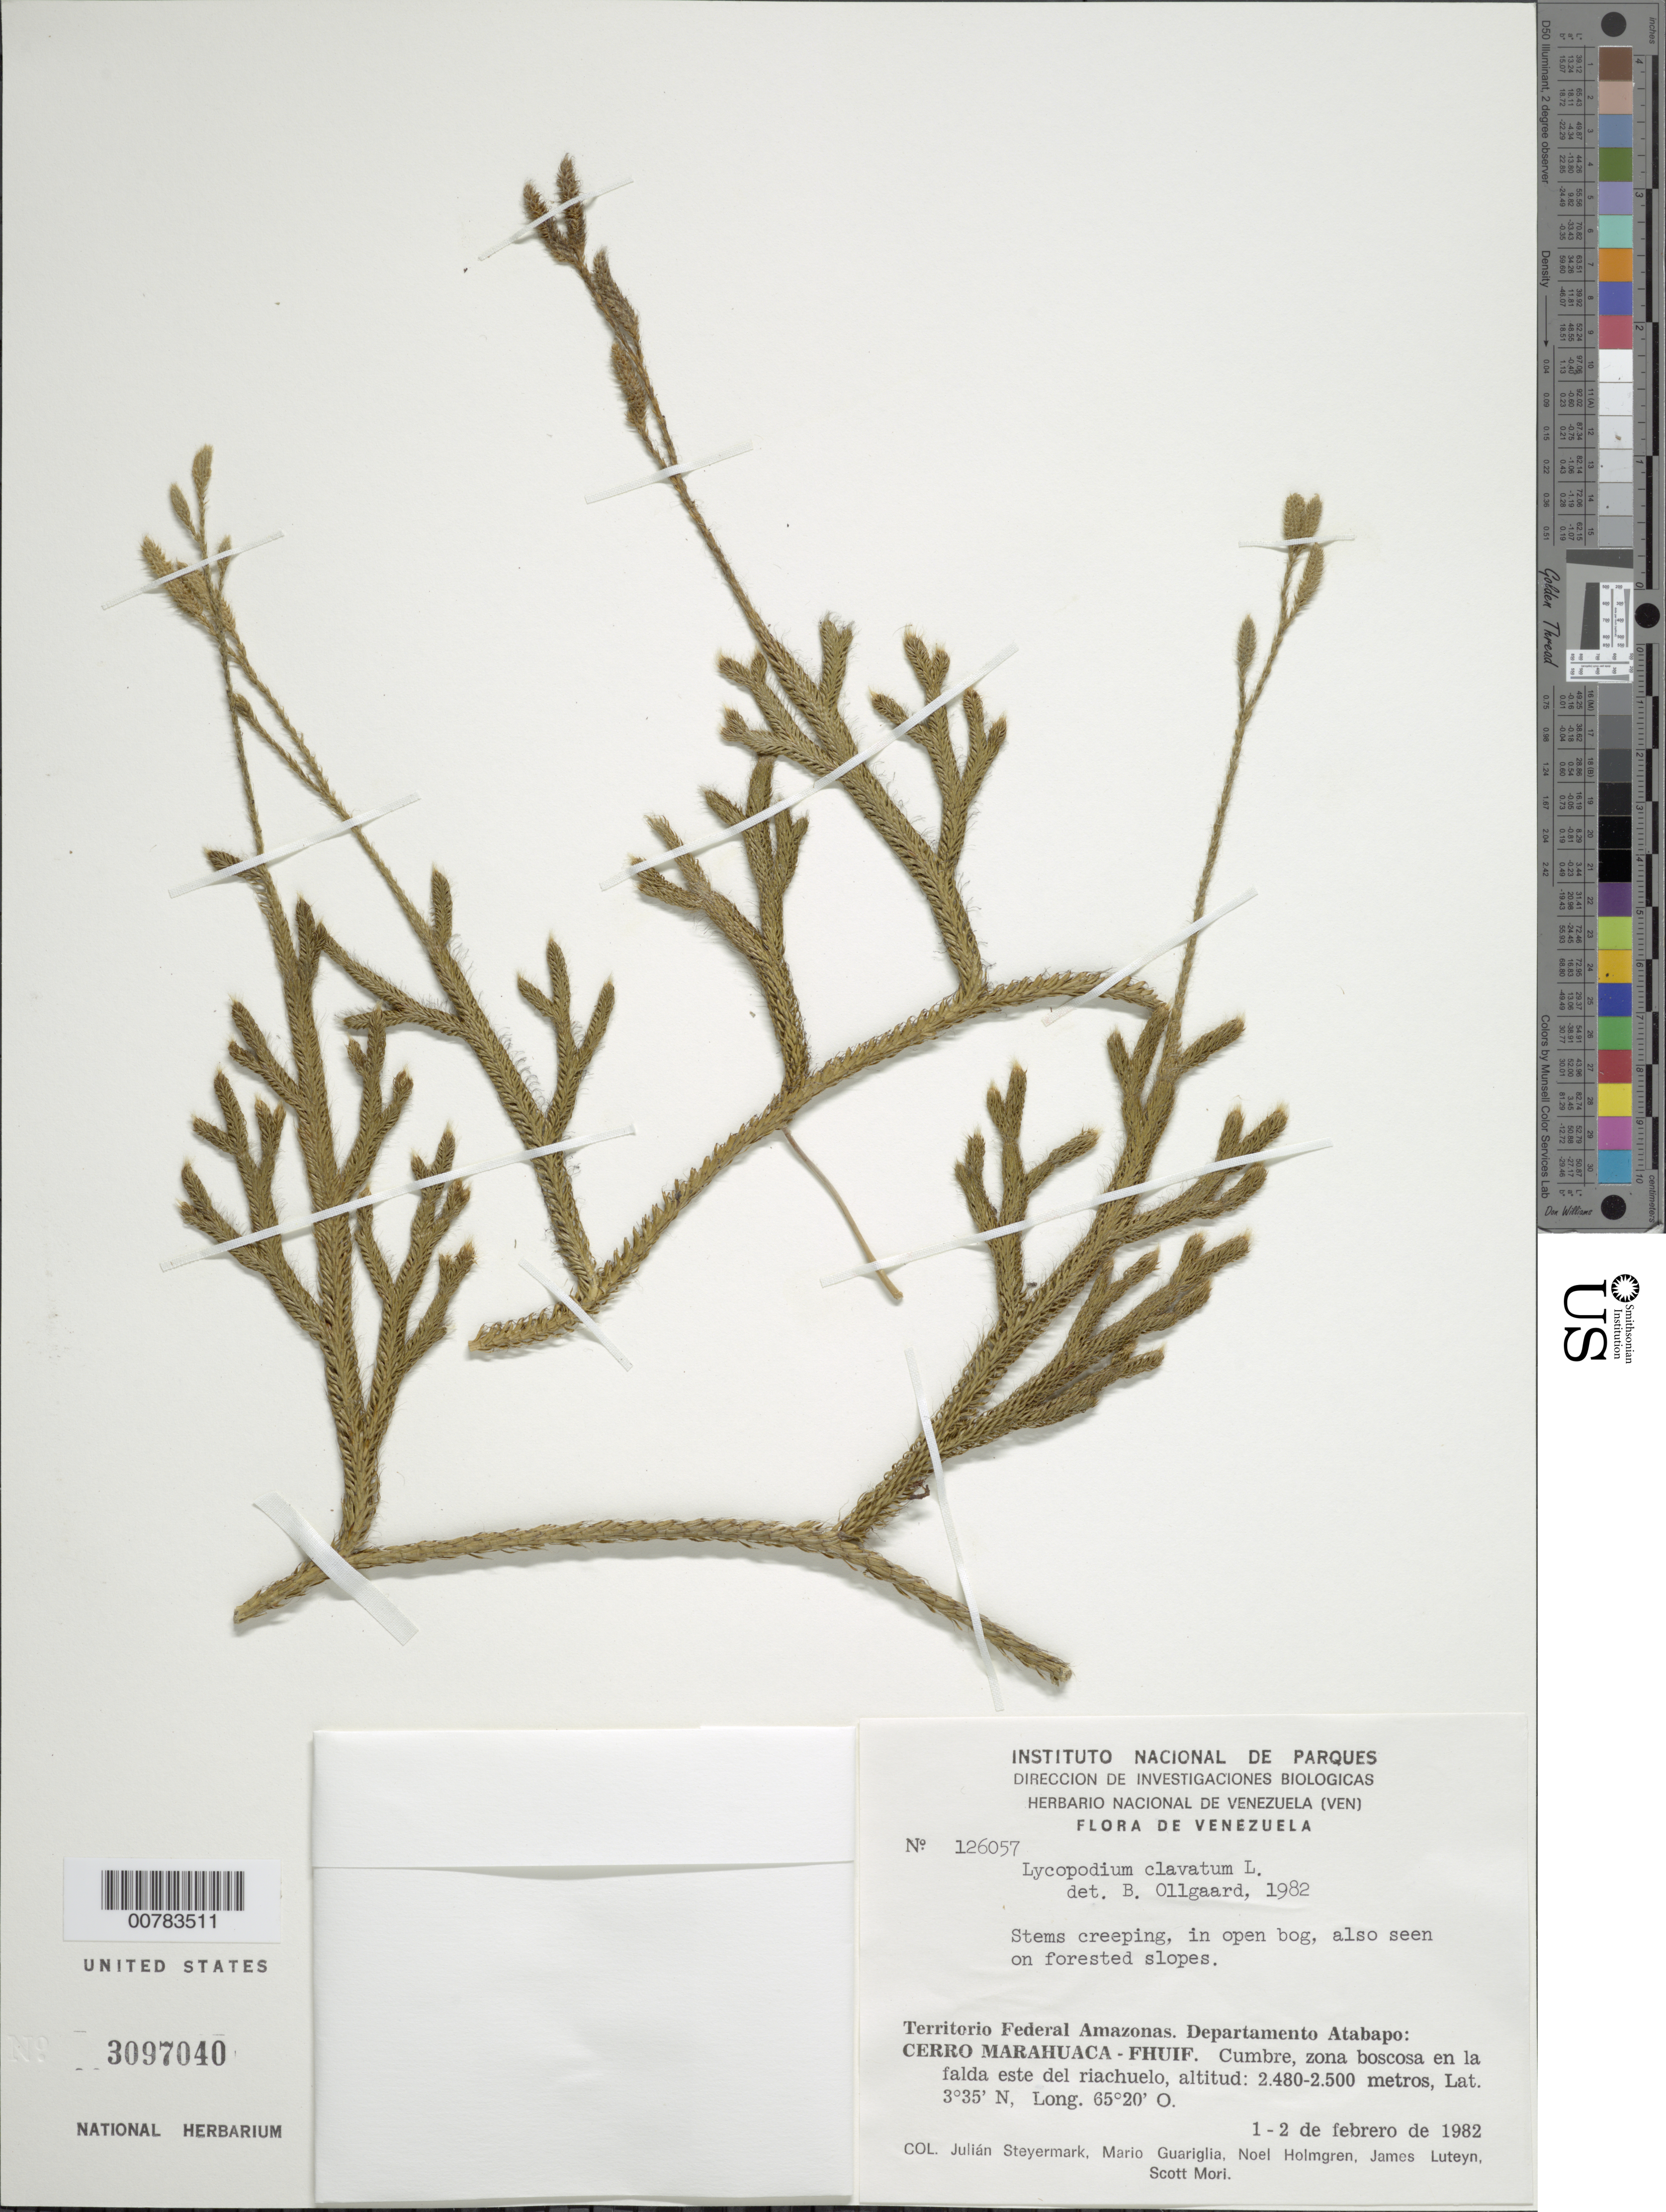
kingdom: Plantae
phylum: Tracheophyta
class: Lycopodiopsida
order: Lycopodiales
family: Lycopodiaceae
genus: Lycopodium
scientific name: Lycopodium clavatum subsp. clavatum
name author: L.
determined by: Øllgaard, Benjamin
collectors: J. Steyermark, M. Guariglia P., N. H. Holmgren, J. L. Luteyn & S. Mori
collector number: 126057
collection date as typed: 1-Feb-82 to 2-Feb-82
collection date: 1982-02-01/1982-02-02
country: Venezuela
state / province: Amazonas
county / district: Atabapo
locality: Cerro Marahuaca - FHUIF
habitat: Cumbre, zona boscosa en la falda este del rachuelo; also seen on forested slopes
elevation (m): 2480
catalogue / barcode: US 3097040